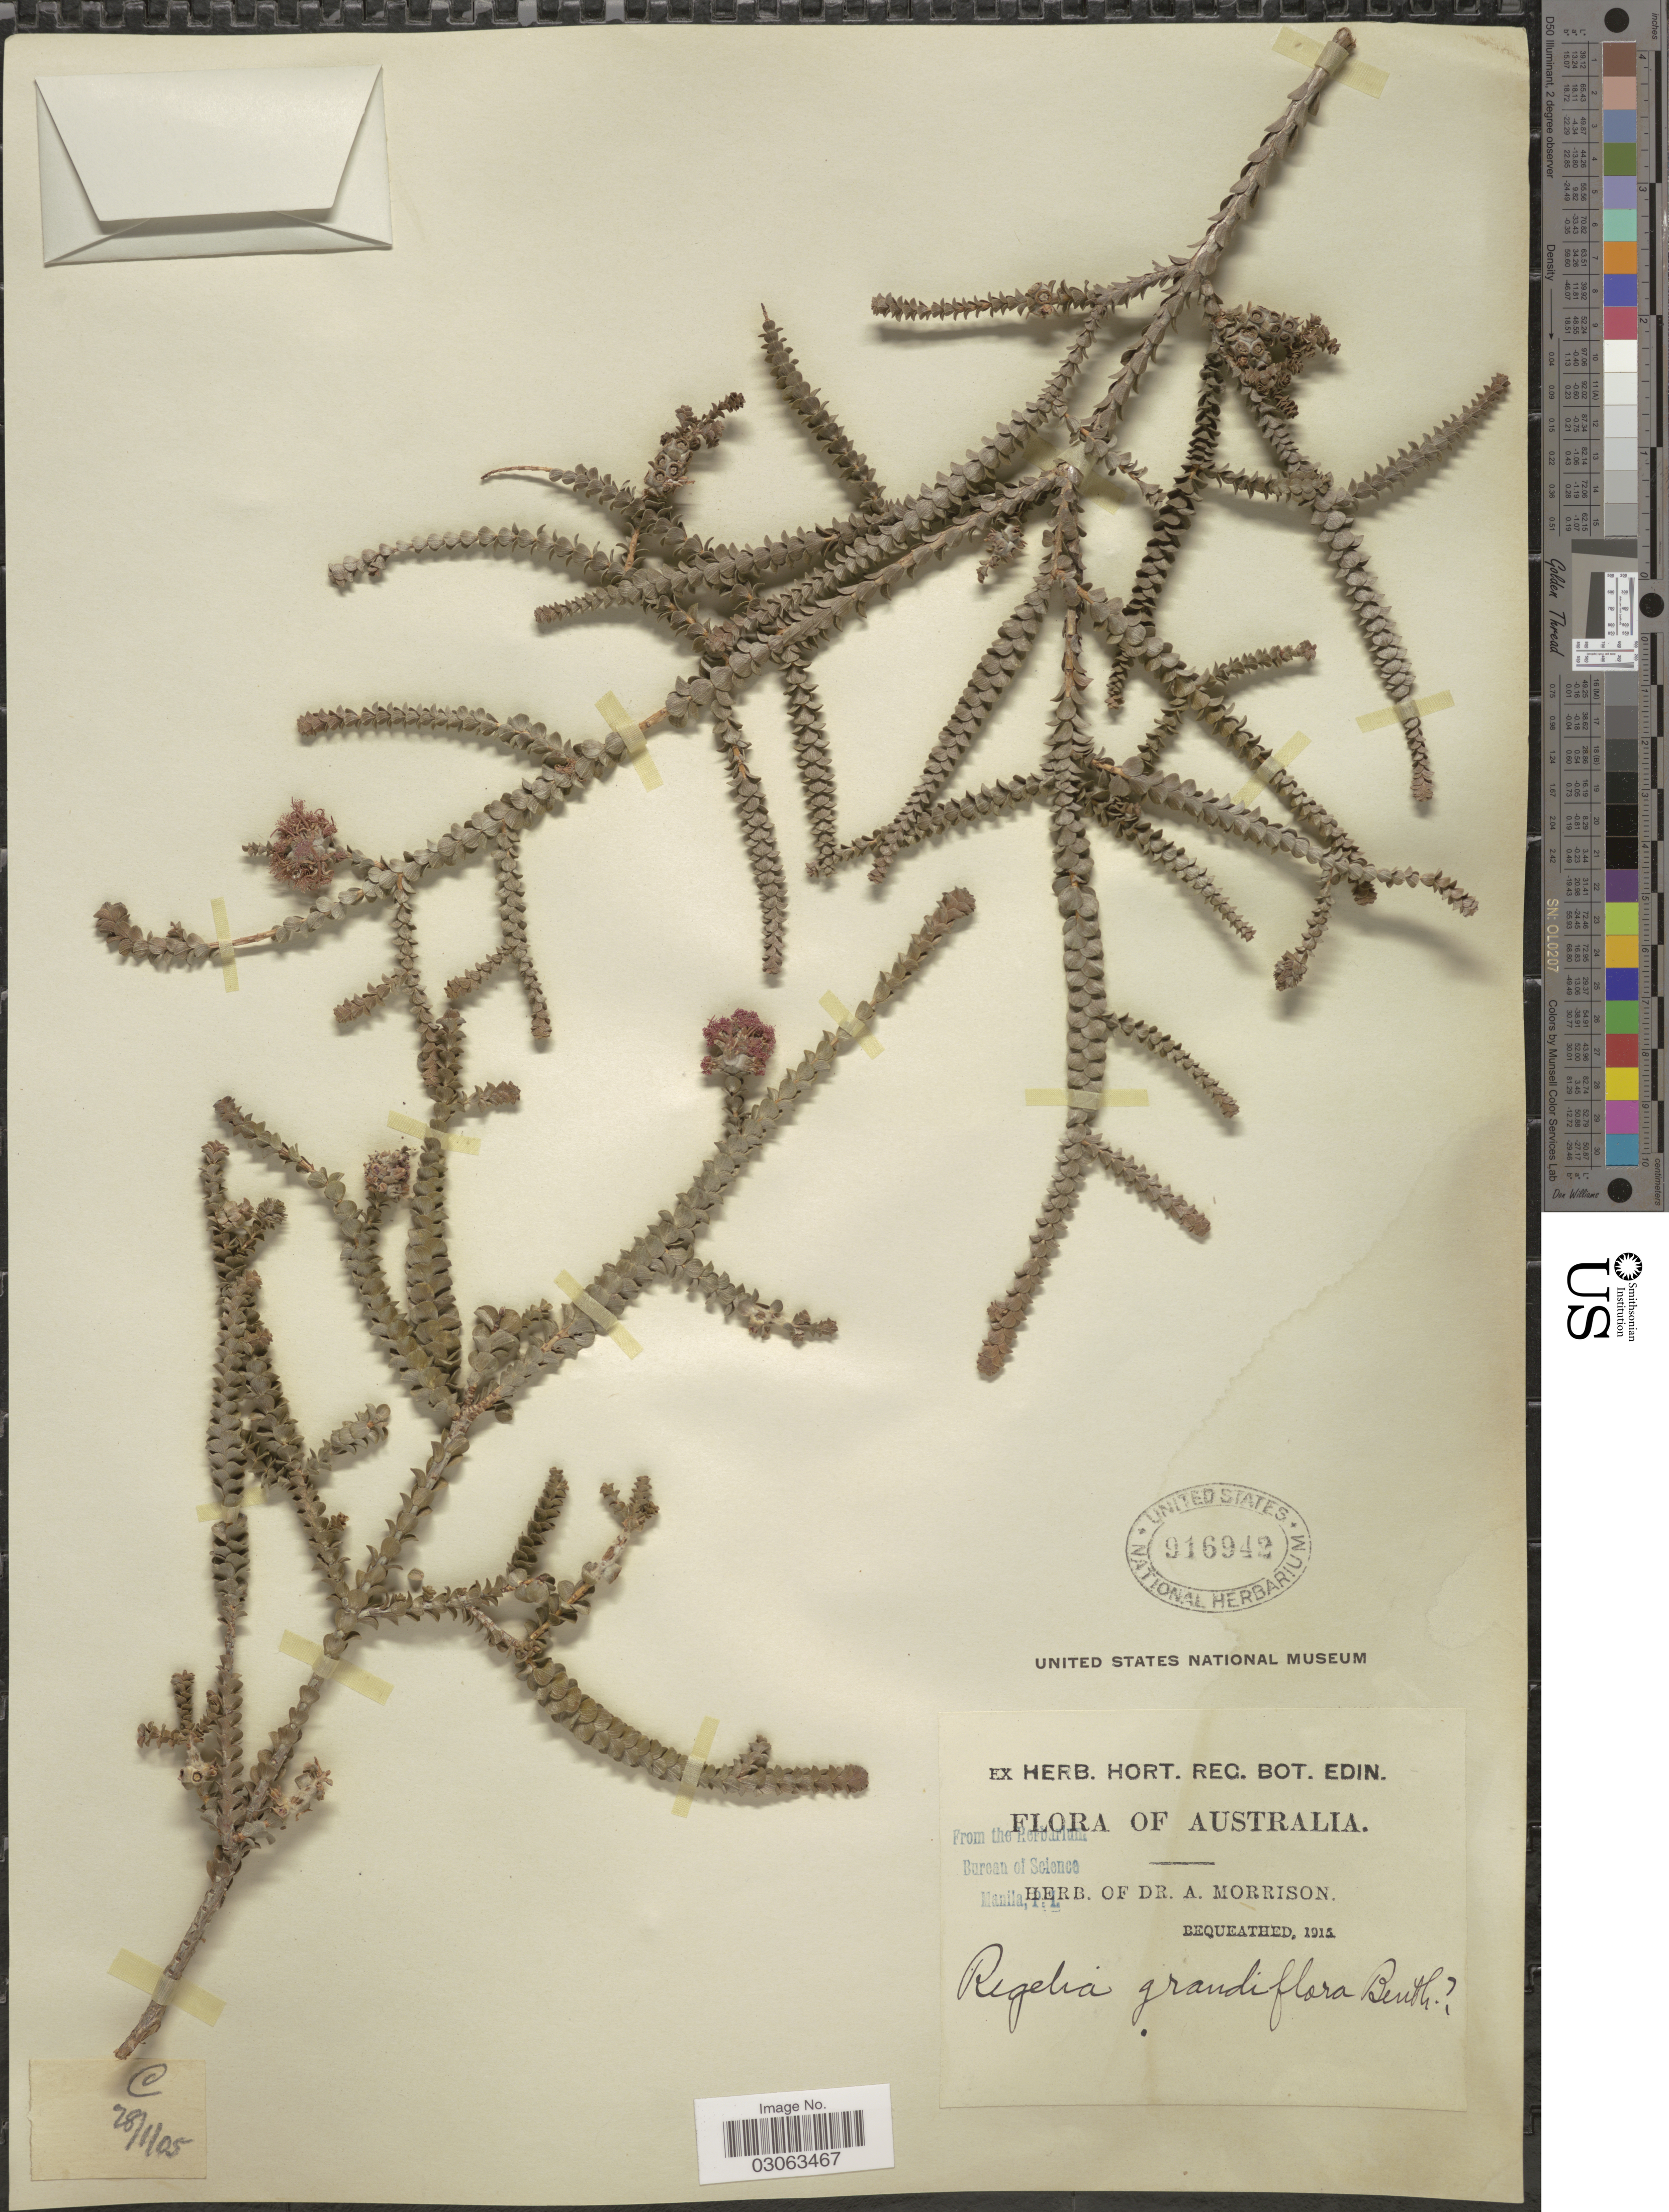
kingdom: Plantae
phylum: Tracheophyta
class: Magnoliopsida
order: Myrtales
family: Myrtaceae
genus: Regelia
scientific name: Regelia grandiflora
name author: Benth.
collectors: ex herb. Dr. A. Morrison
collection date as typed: Transcribed d/m/y: 28/1/5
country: Australia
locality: C.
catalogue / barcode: US 916942